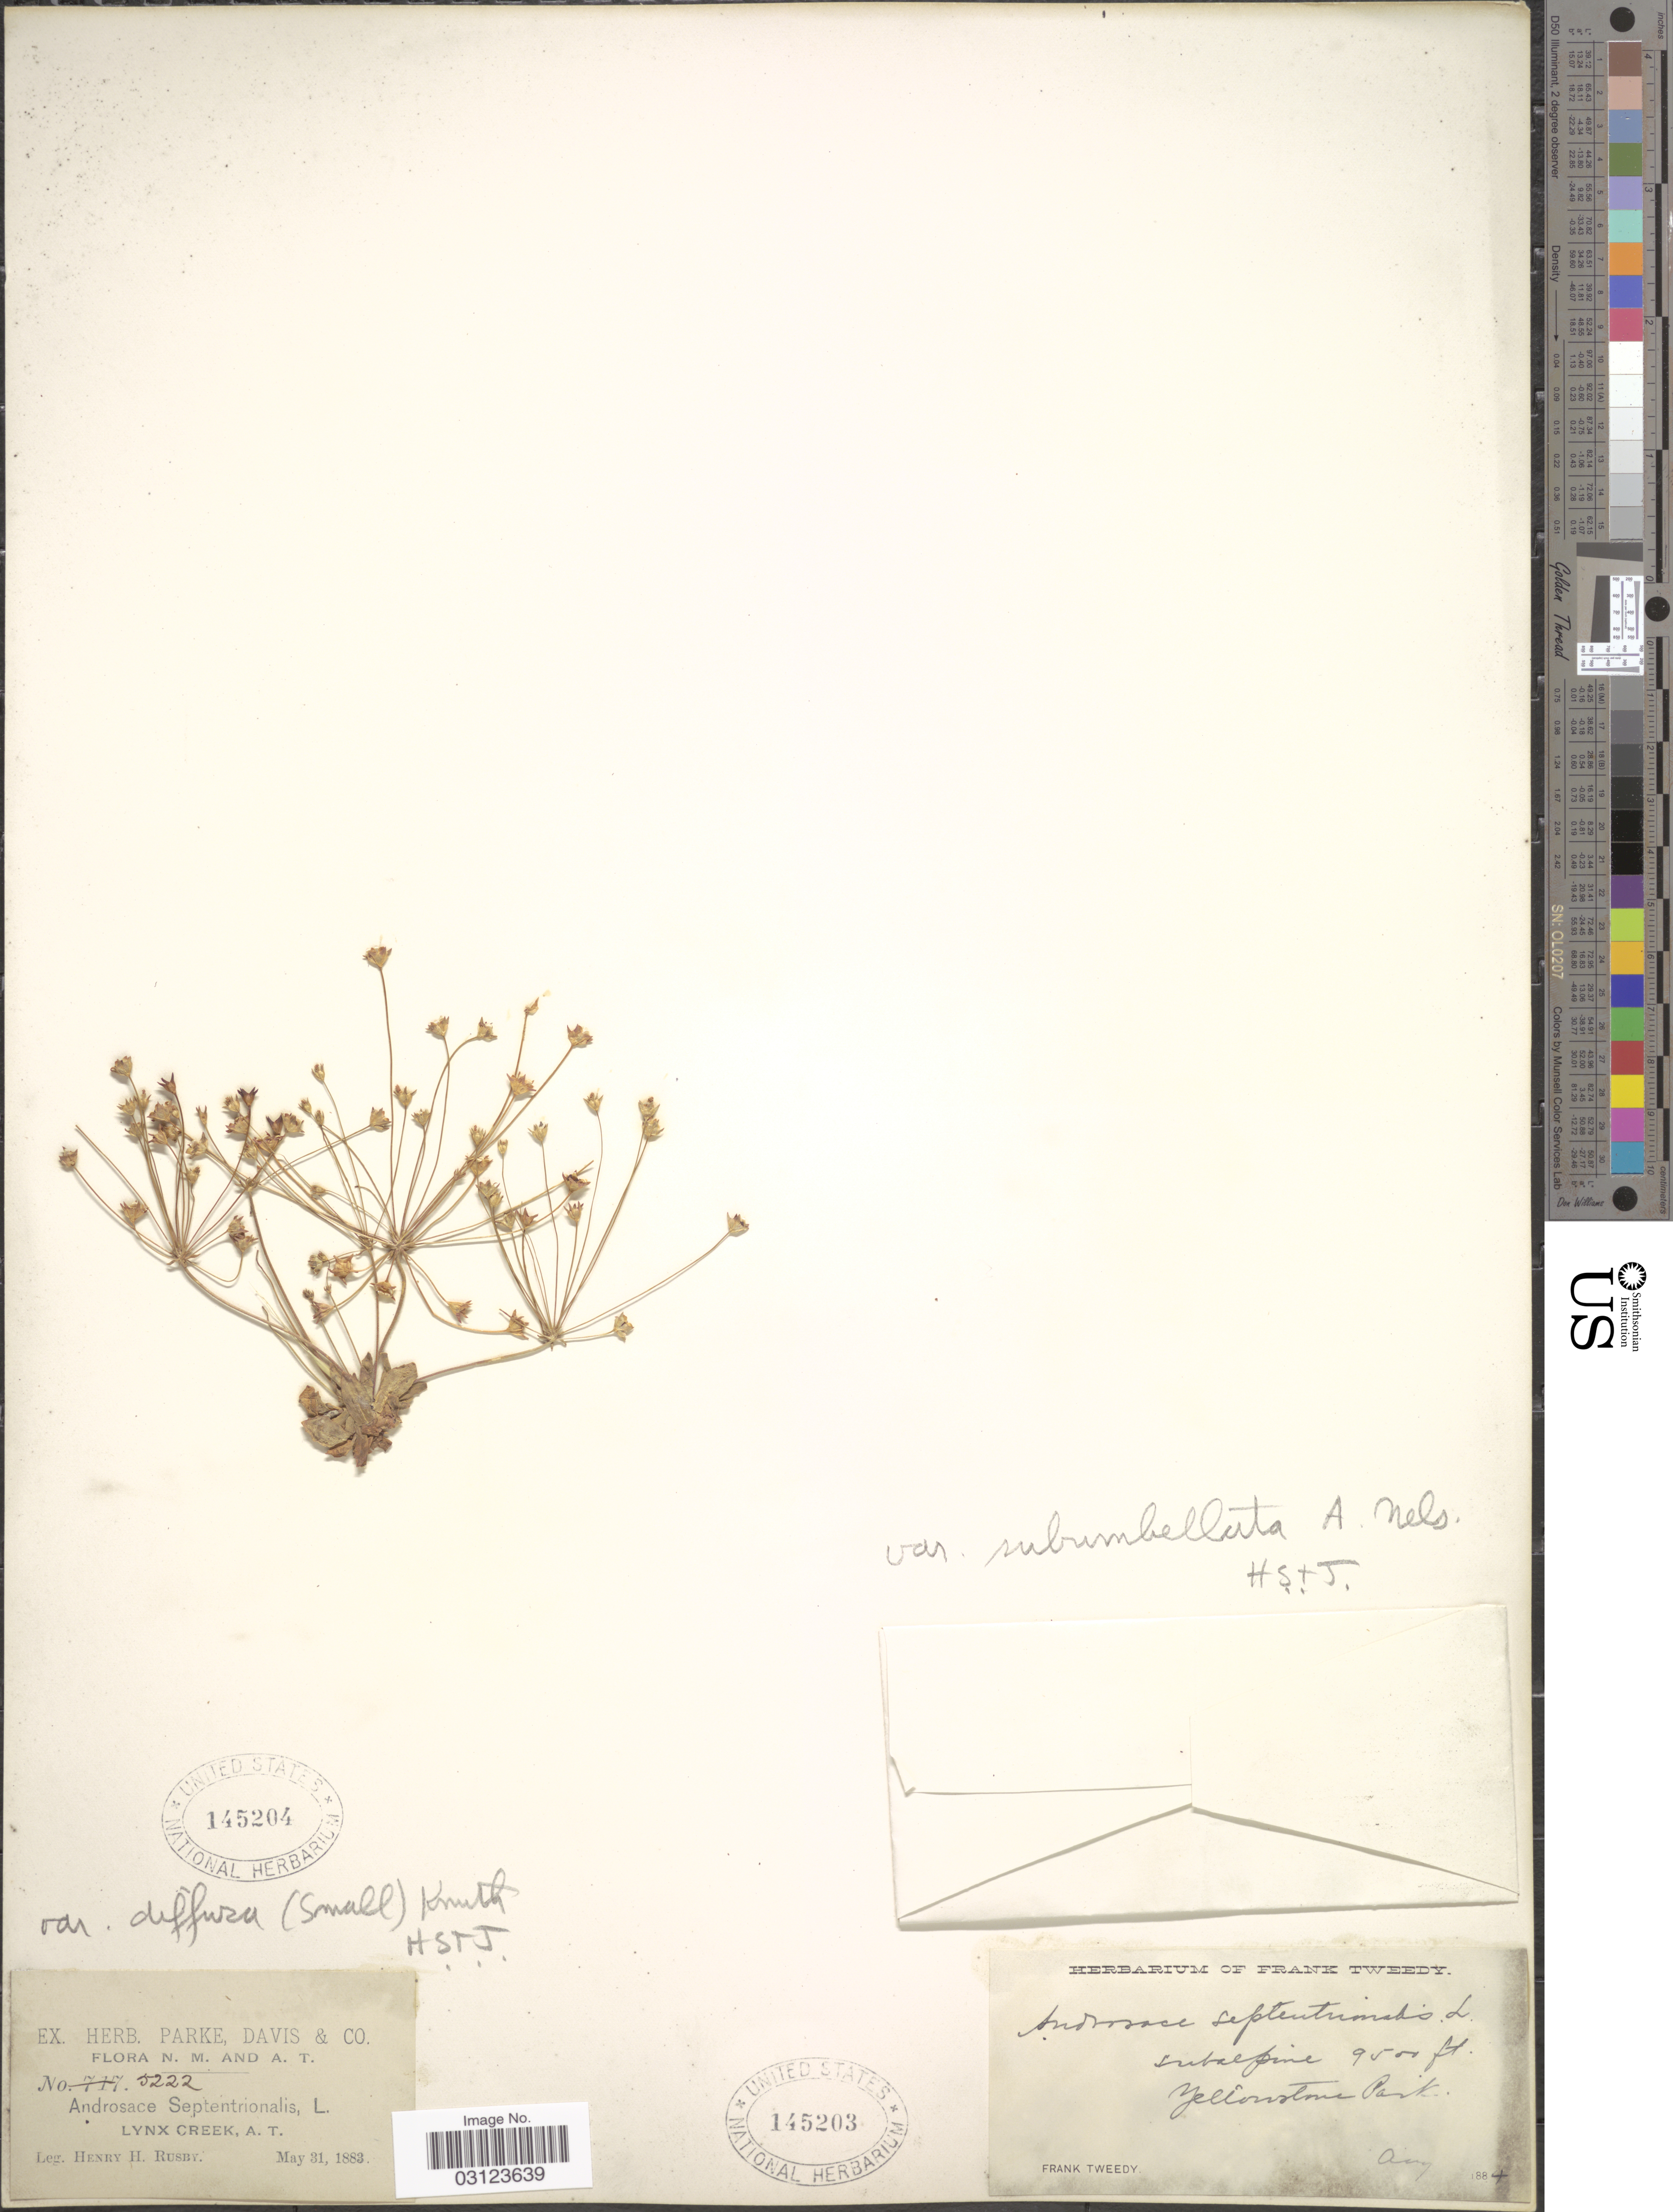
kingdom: Plantae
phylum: Tracheophyta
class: Magnoliopsida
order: Ericales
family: Primulaceae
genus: Androsace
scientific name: Androsace septentrionalis subsp. subumbellata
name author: (A. Nelson) G.T. Robbins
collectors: F. Tweedy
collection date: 1884-08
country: United States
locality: Yellowstone Park.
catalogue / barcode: US 145203